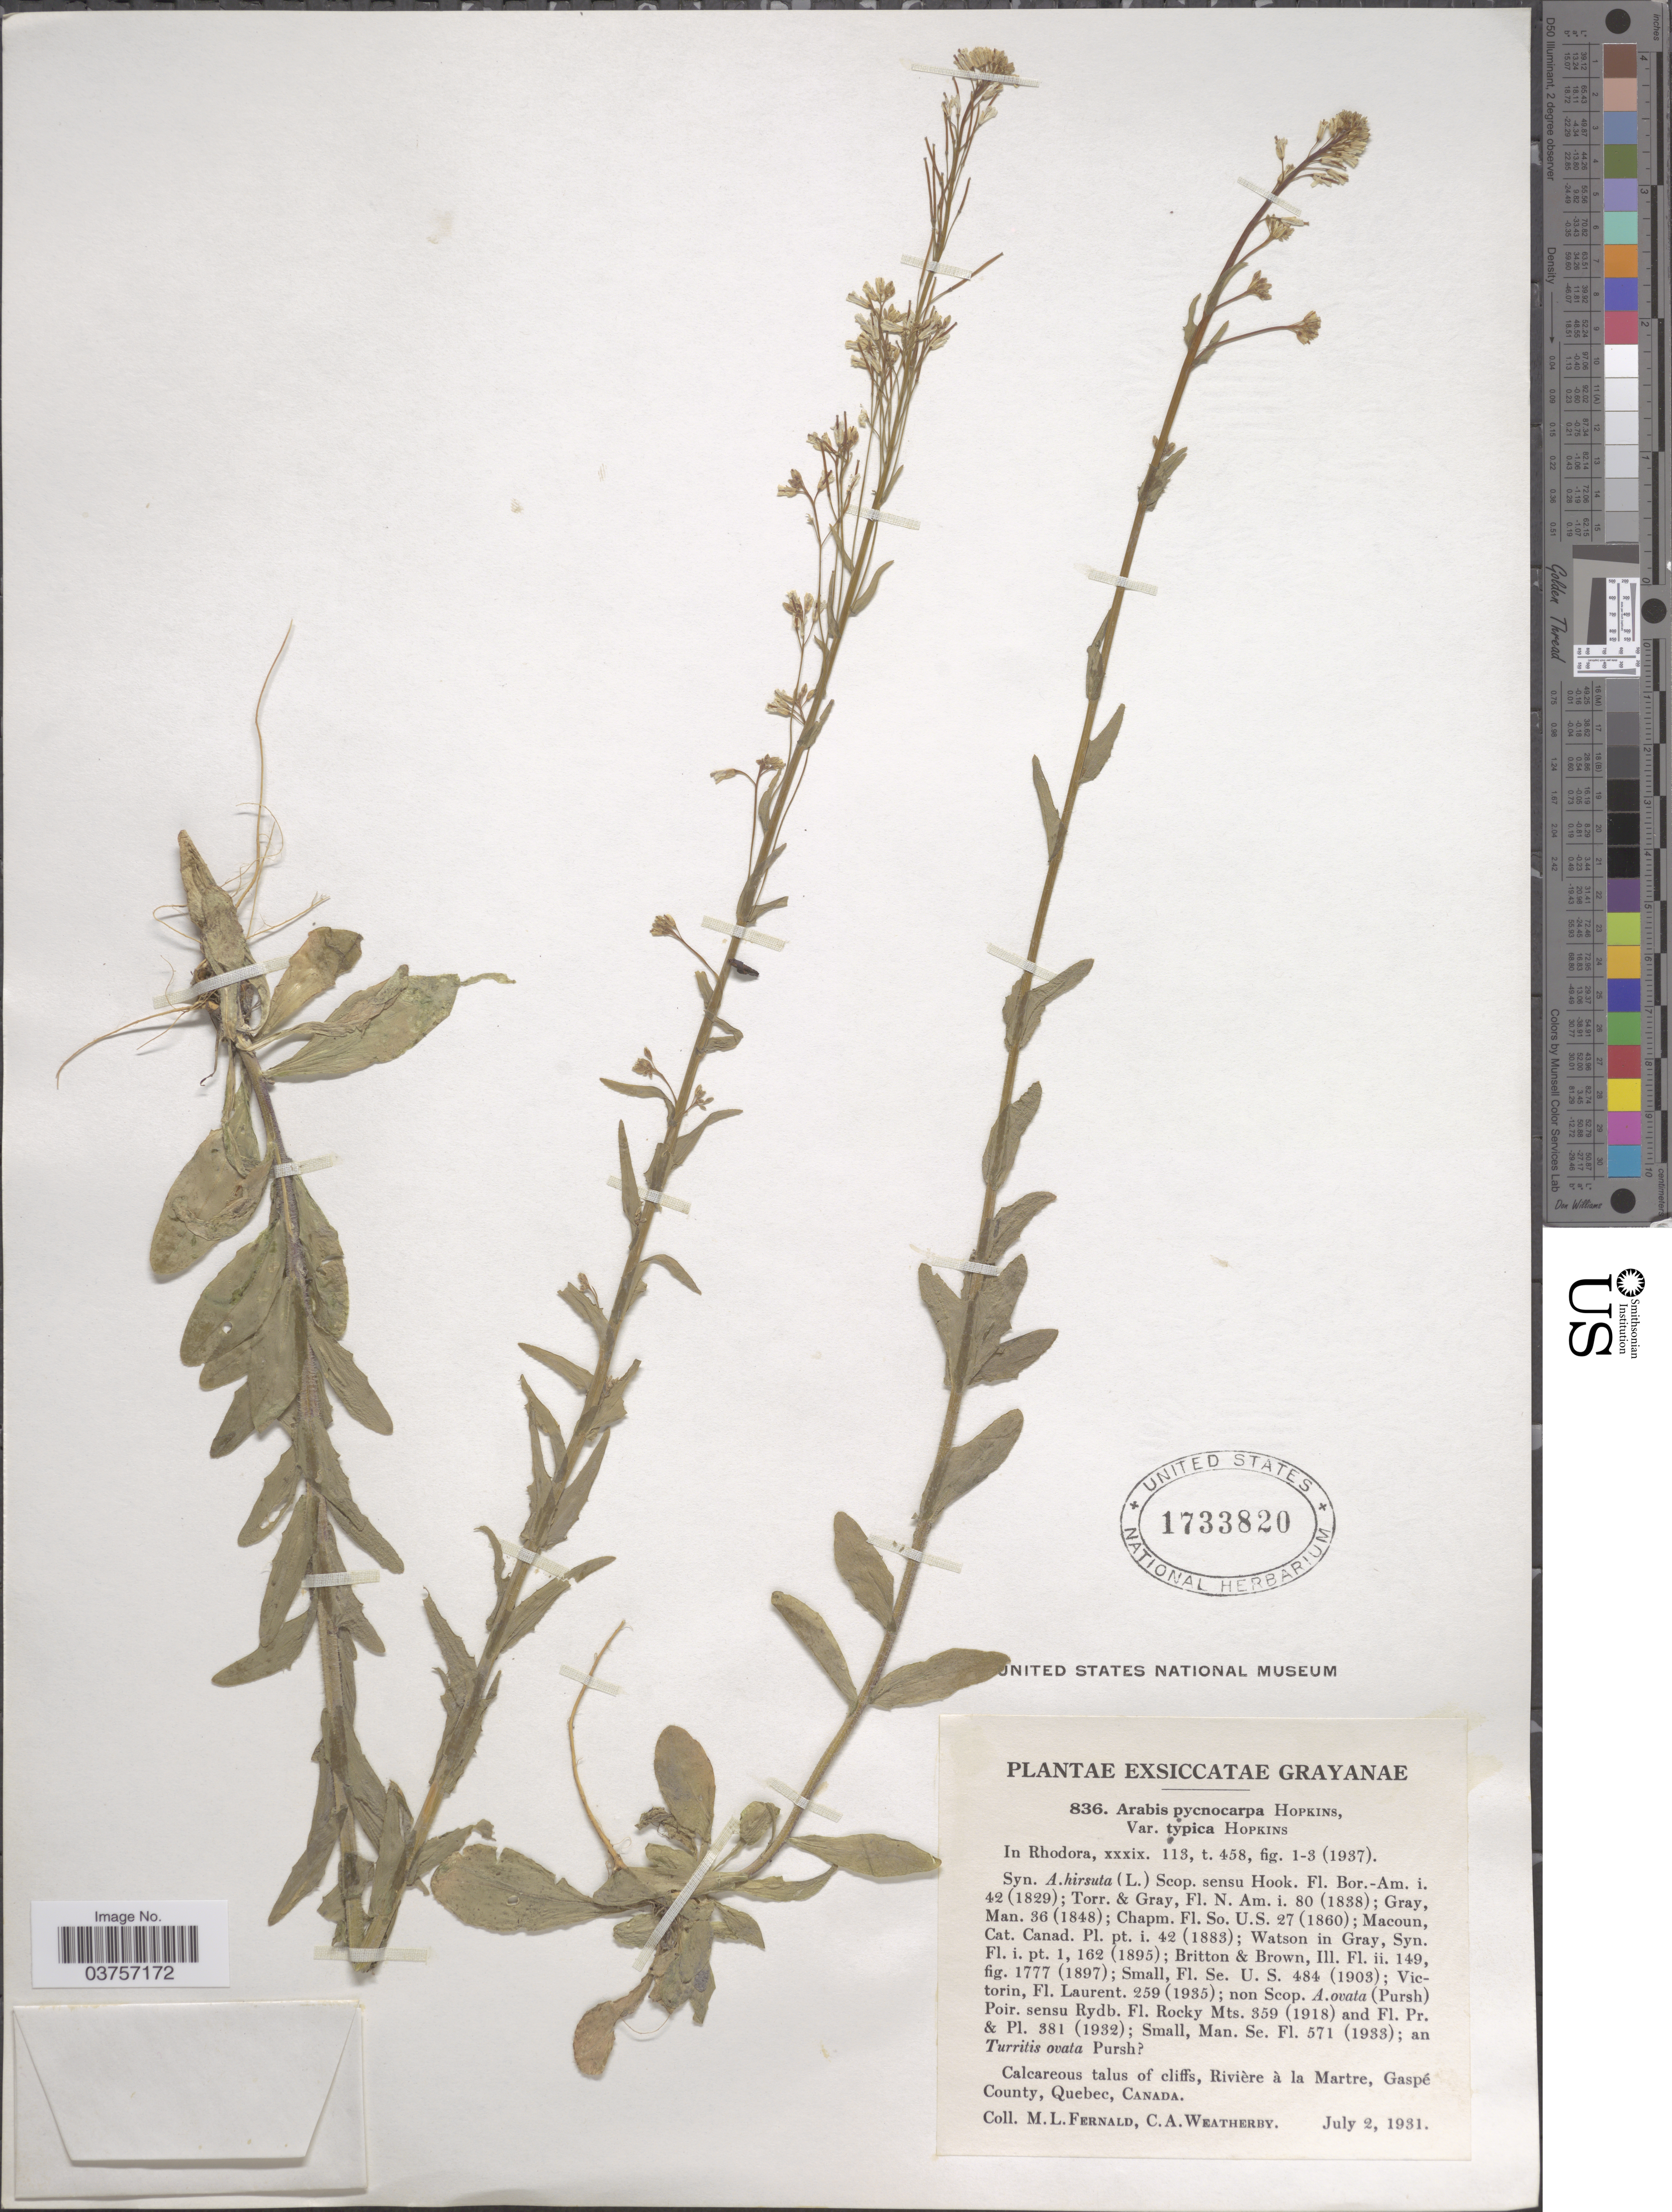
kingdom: Plantae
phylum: Tracheophyta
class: Magnoliopsida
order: Brassicales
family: Brassicaceae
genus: Arabis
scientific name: Arabis hirsuta var. pycnocarpa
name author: M. Hopkins & Rollins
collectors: M. L. Fernald & C. A. Weatherby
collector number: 836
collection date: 1931-07-02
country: Canada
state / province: Quebec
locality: Rivière à la Martre, Gaspé County.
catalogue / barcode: US 1733820